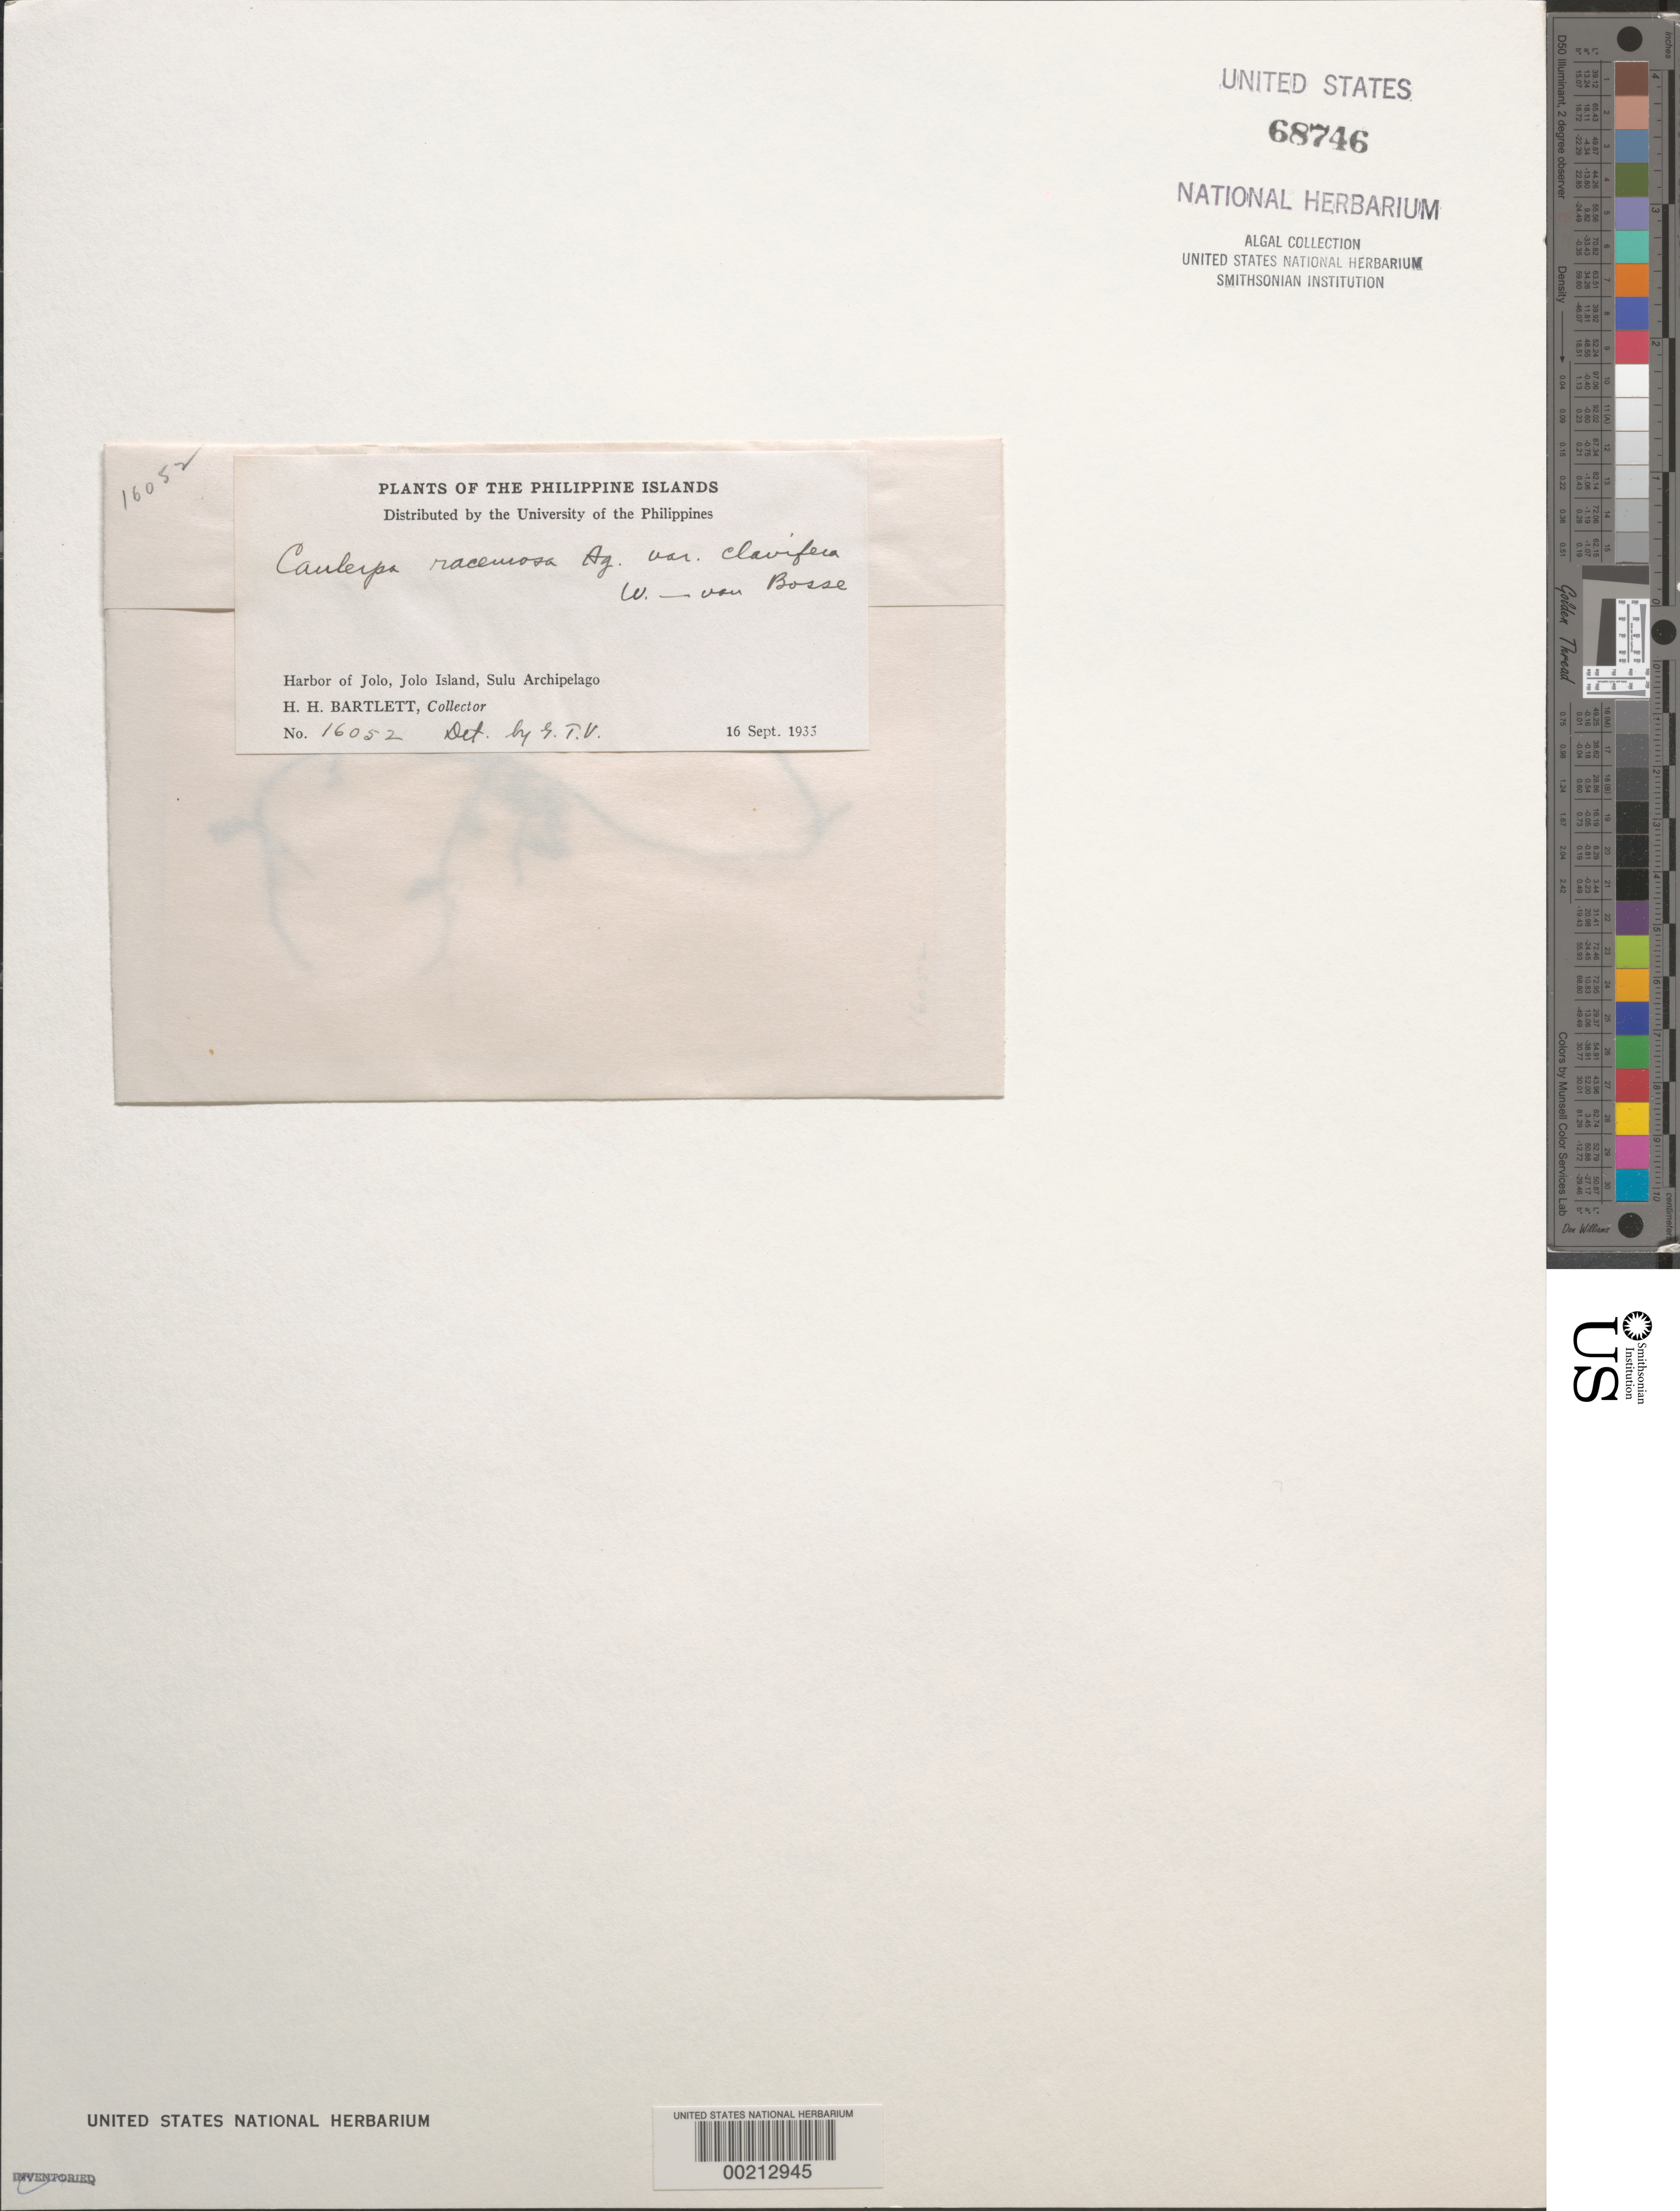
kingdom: Plantae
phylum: Chlorophyta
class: Ulvophyceae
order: Bryopsidales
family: Caulerpaceae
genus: Caulerpa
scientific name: Caulerpa racemosa var. clavifera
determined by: Velasquez, G. T.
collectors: H. H. Bartlett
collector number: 16052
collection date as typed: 16 Sep 1935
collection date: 1935-09-16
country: Philippines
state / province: Muslim Mindanao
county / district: Sulu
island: Jolo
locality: Jolo Harbor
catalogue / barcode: US 68746